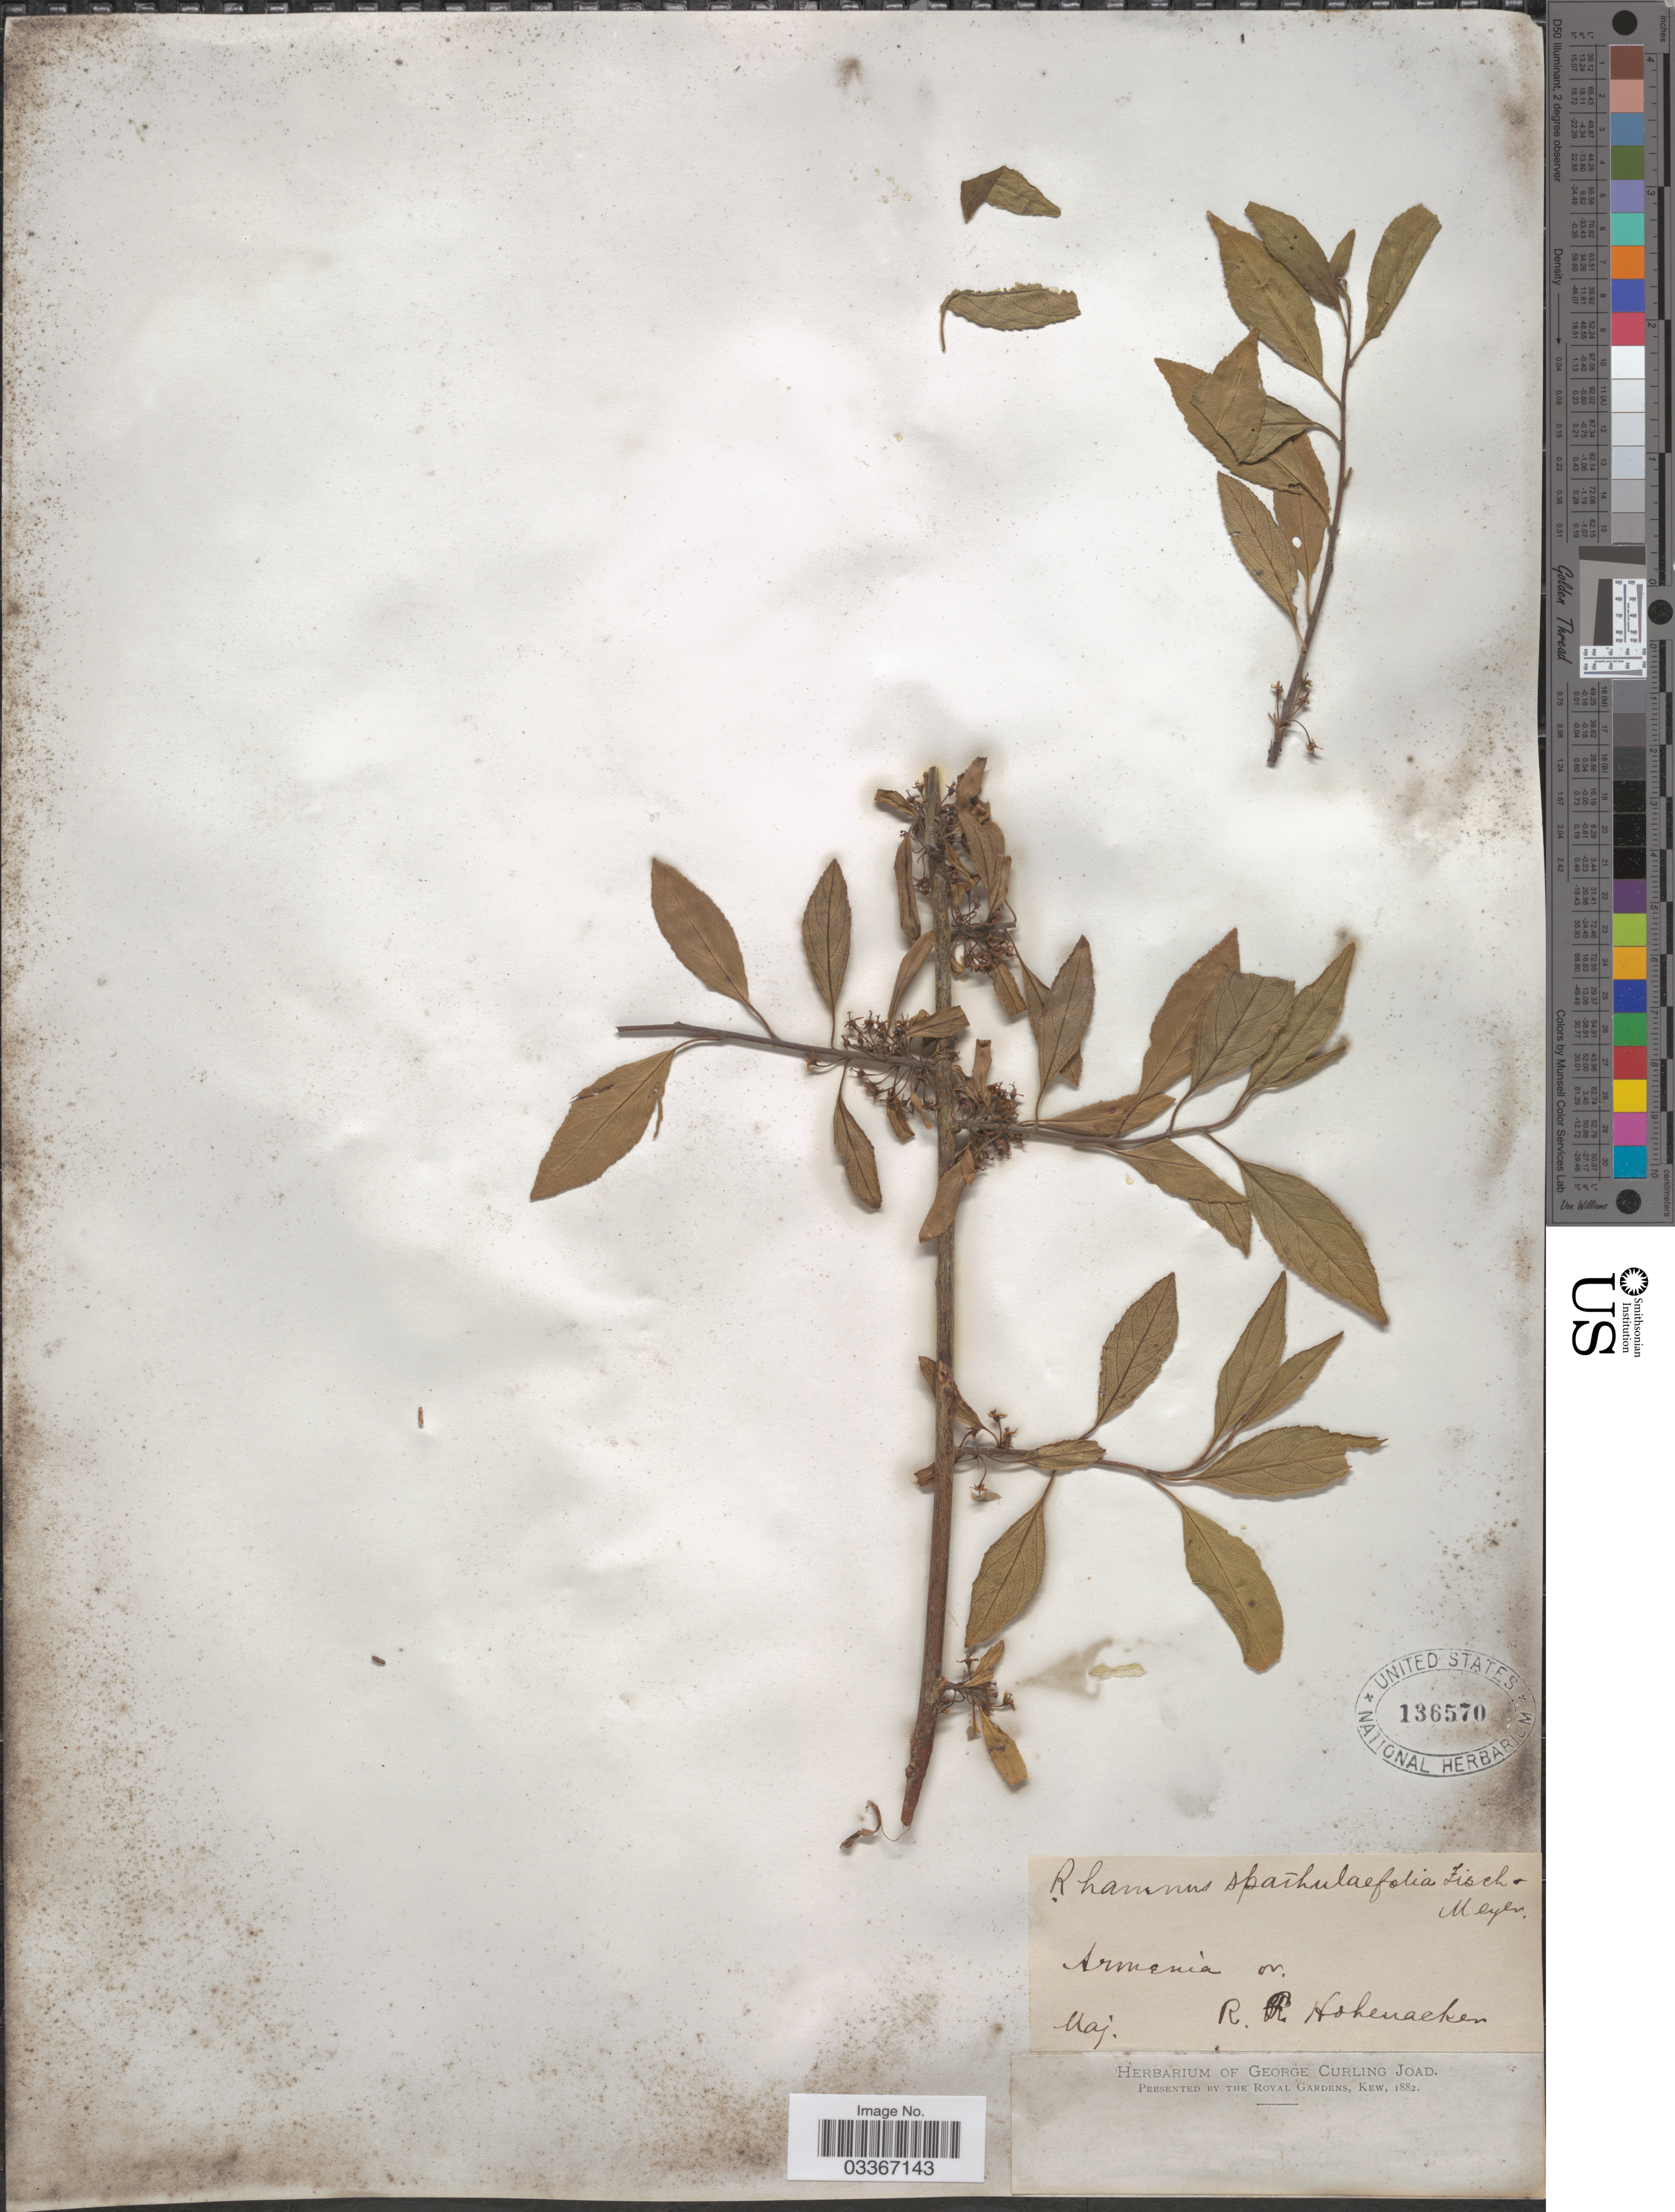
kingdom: Plantae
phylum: Tracheophyta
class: Magnoliopsida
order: Rosales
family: Rhamnaceae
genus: Rhamnus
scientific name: Rhamnus spathulifolia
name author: Fisch. & C.A. Mey.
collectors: R. F. Hohenacker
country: Armenia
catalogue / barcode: US 136570